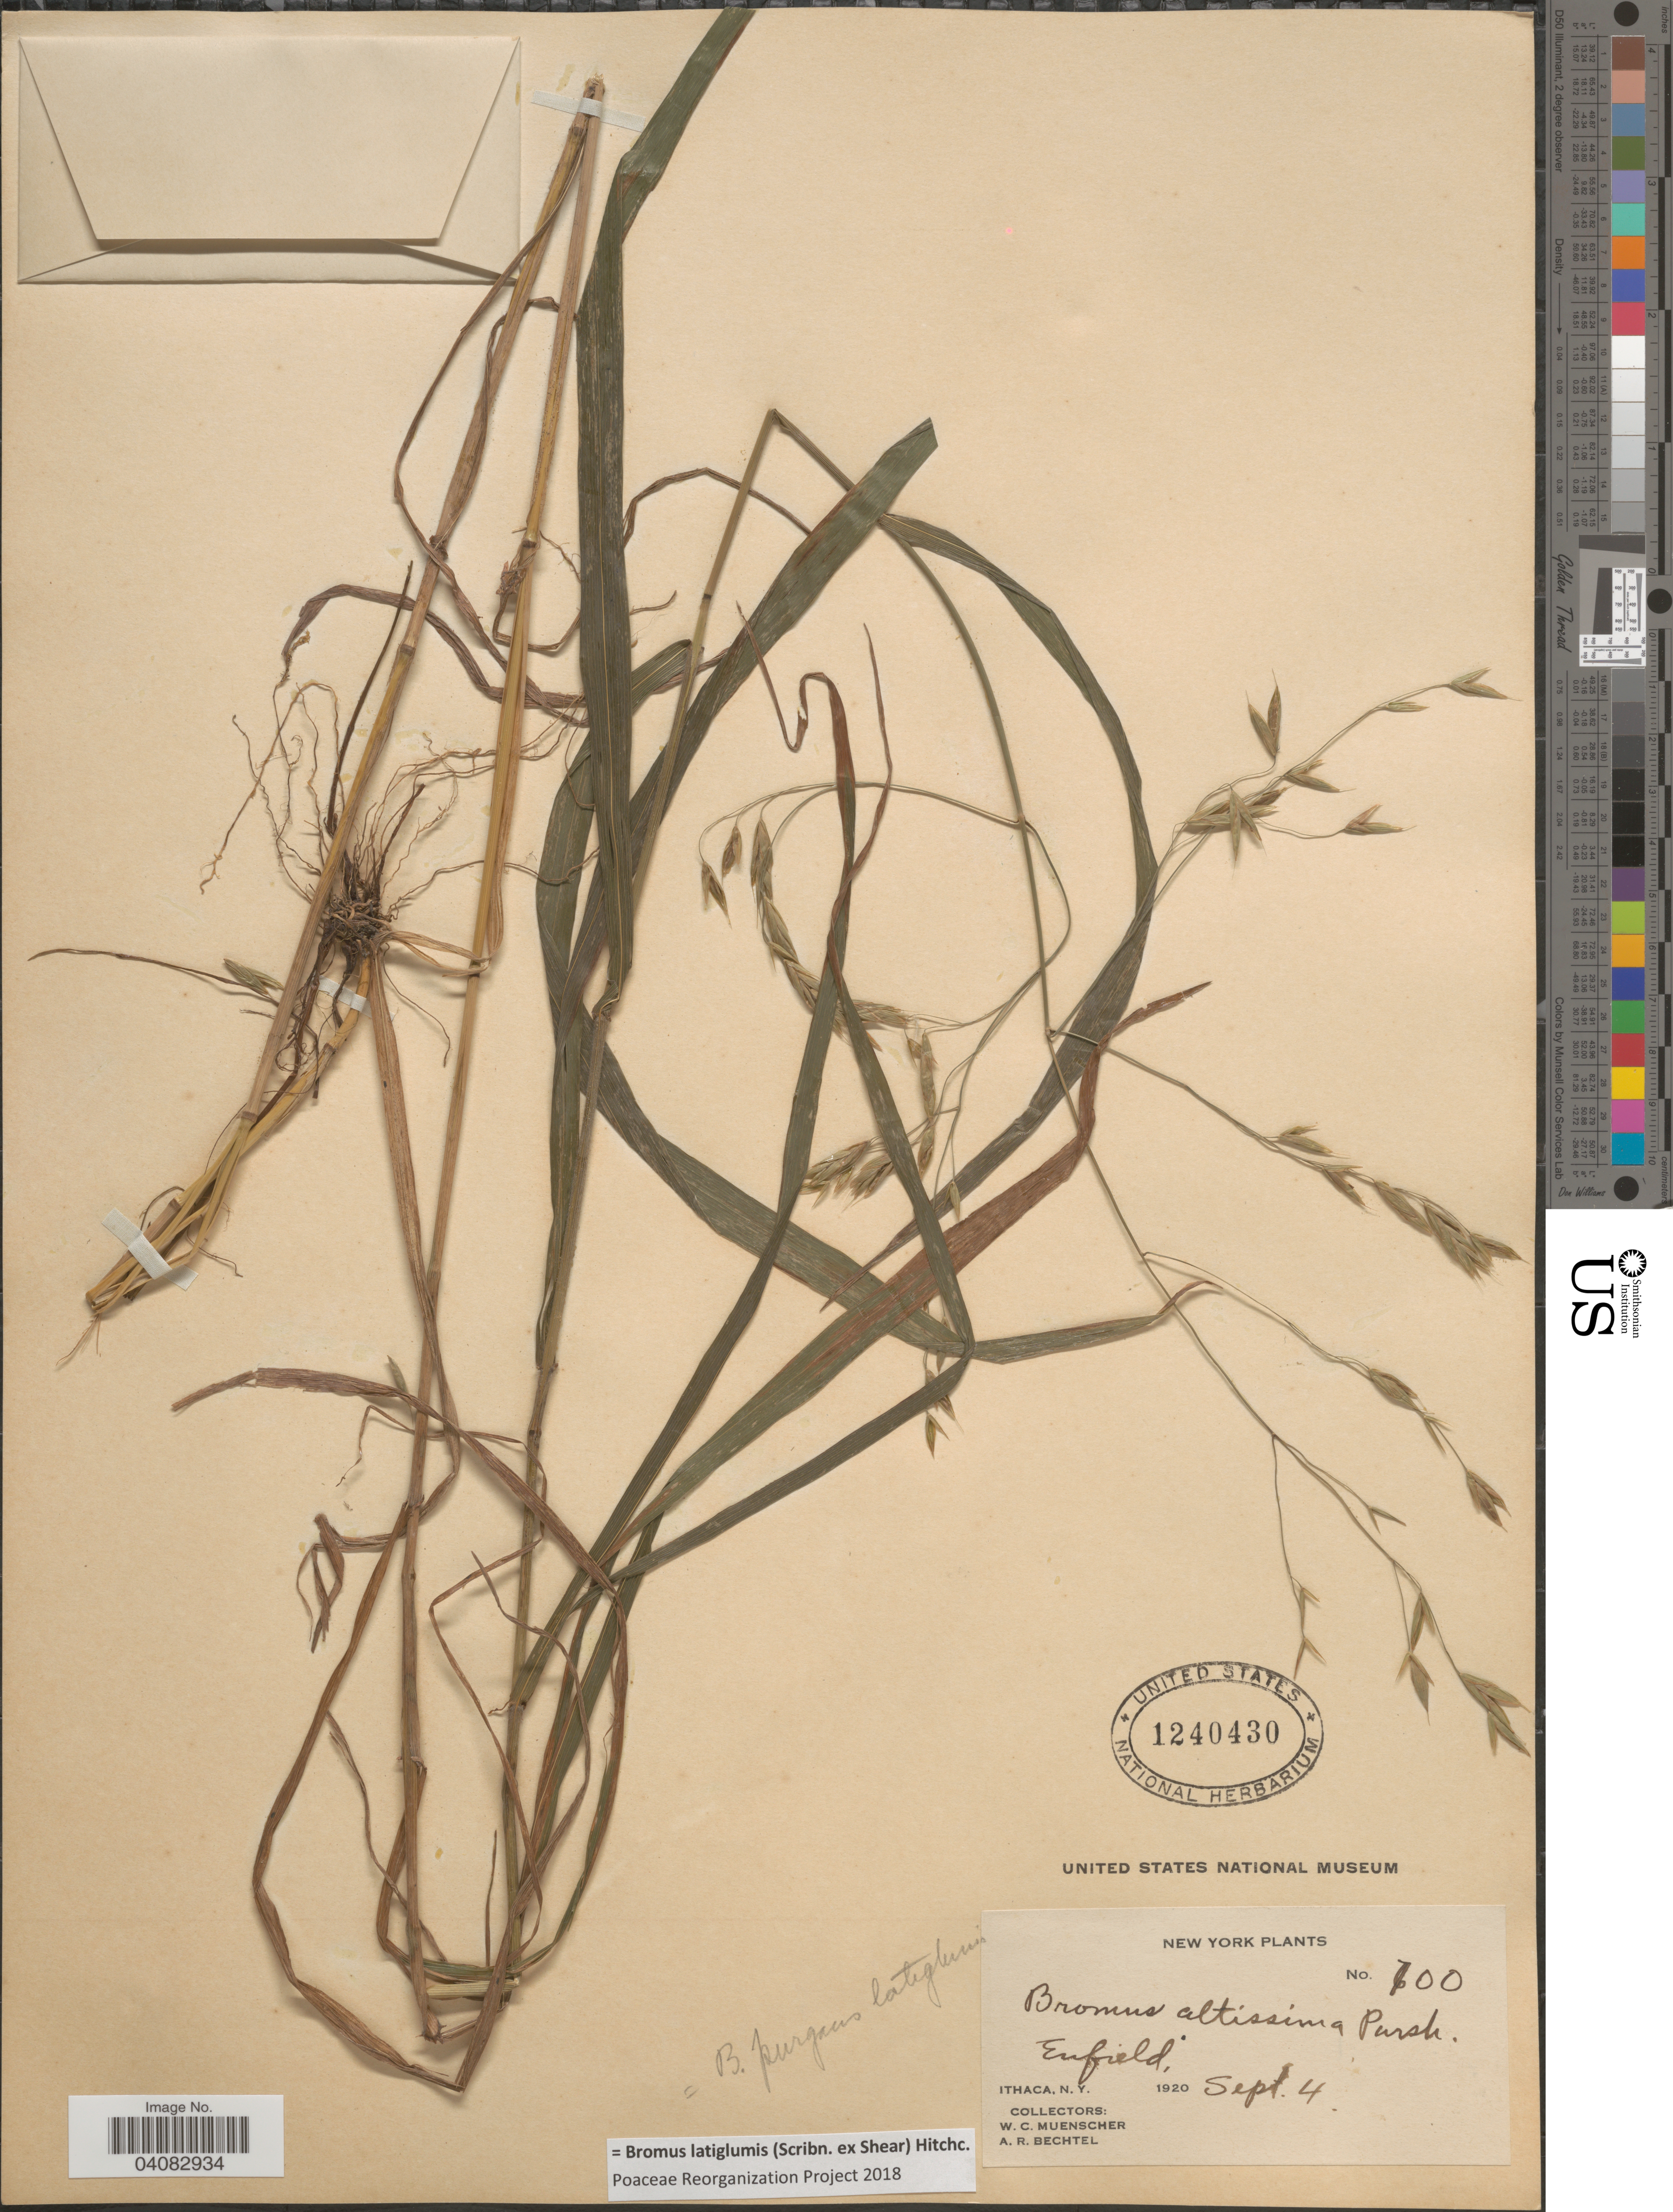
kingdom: Plantae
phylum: Tracheophyta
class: Liliopsida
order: Poales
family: Poaceae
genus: Bromus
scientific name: Bromus latiglumis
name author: (Scribn. ex Shear) Hitchc.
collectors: W. Muenscher & A. Bechtel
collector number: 700*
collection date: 1920-09-04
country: United States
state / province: New York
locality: Enfield. Ithaca.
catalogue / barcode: US 1240430